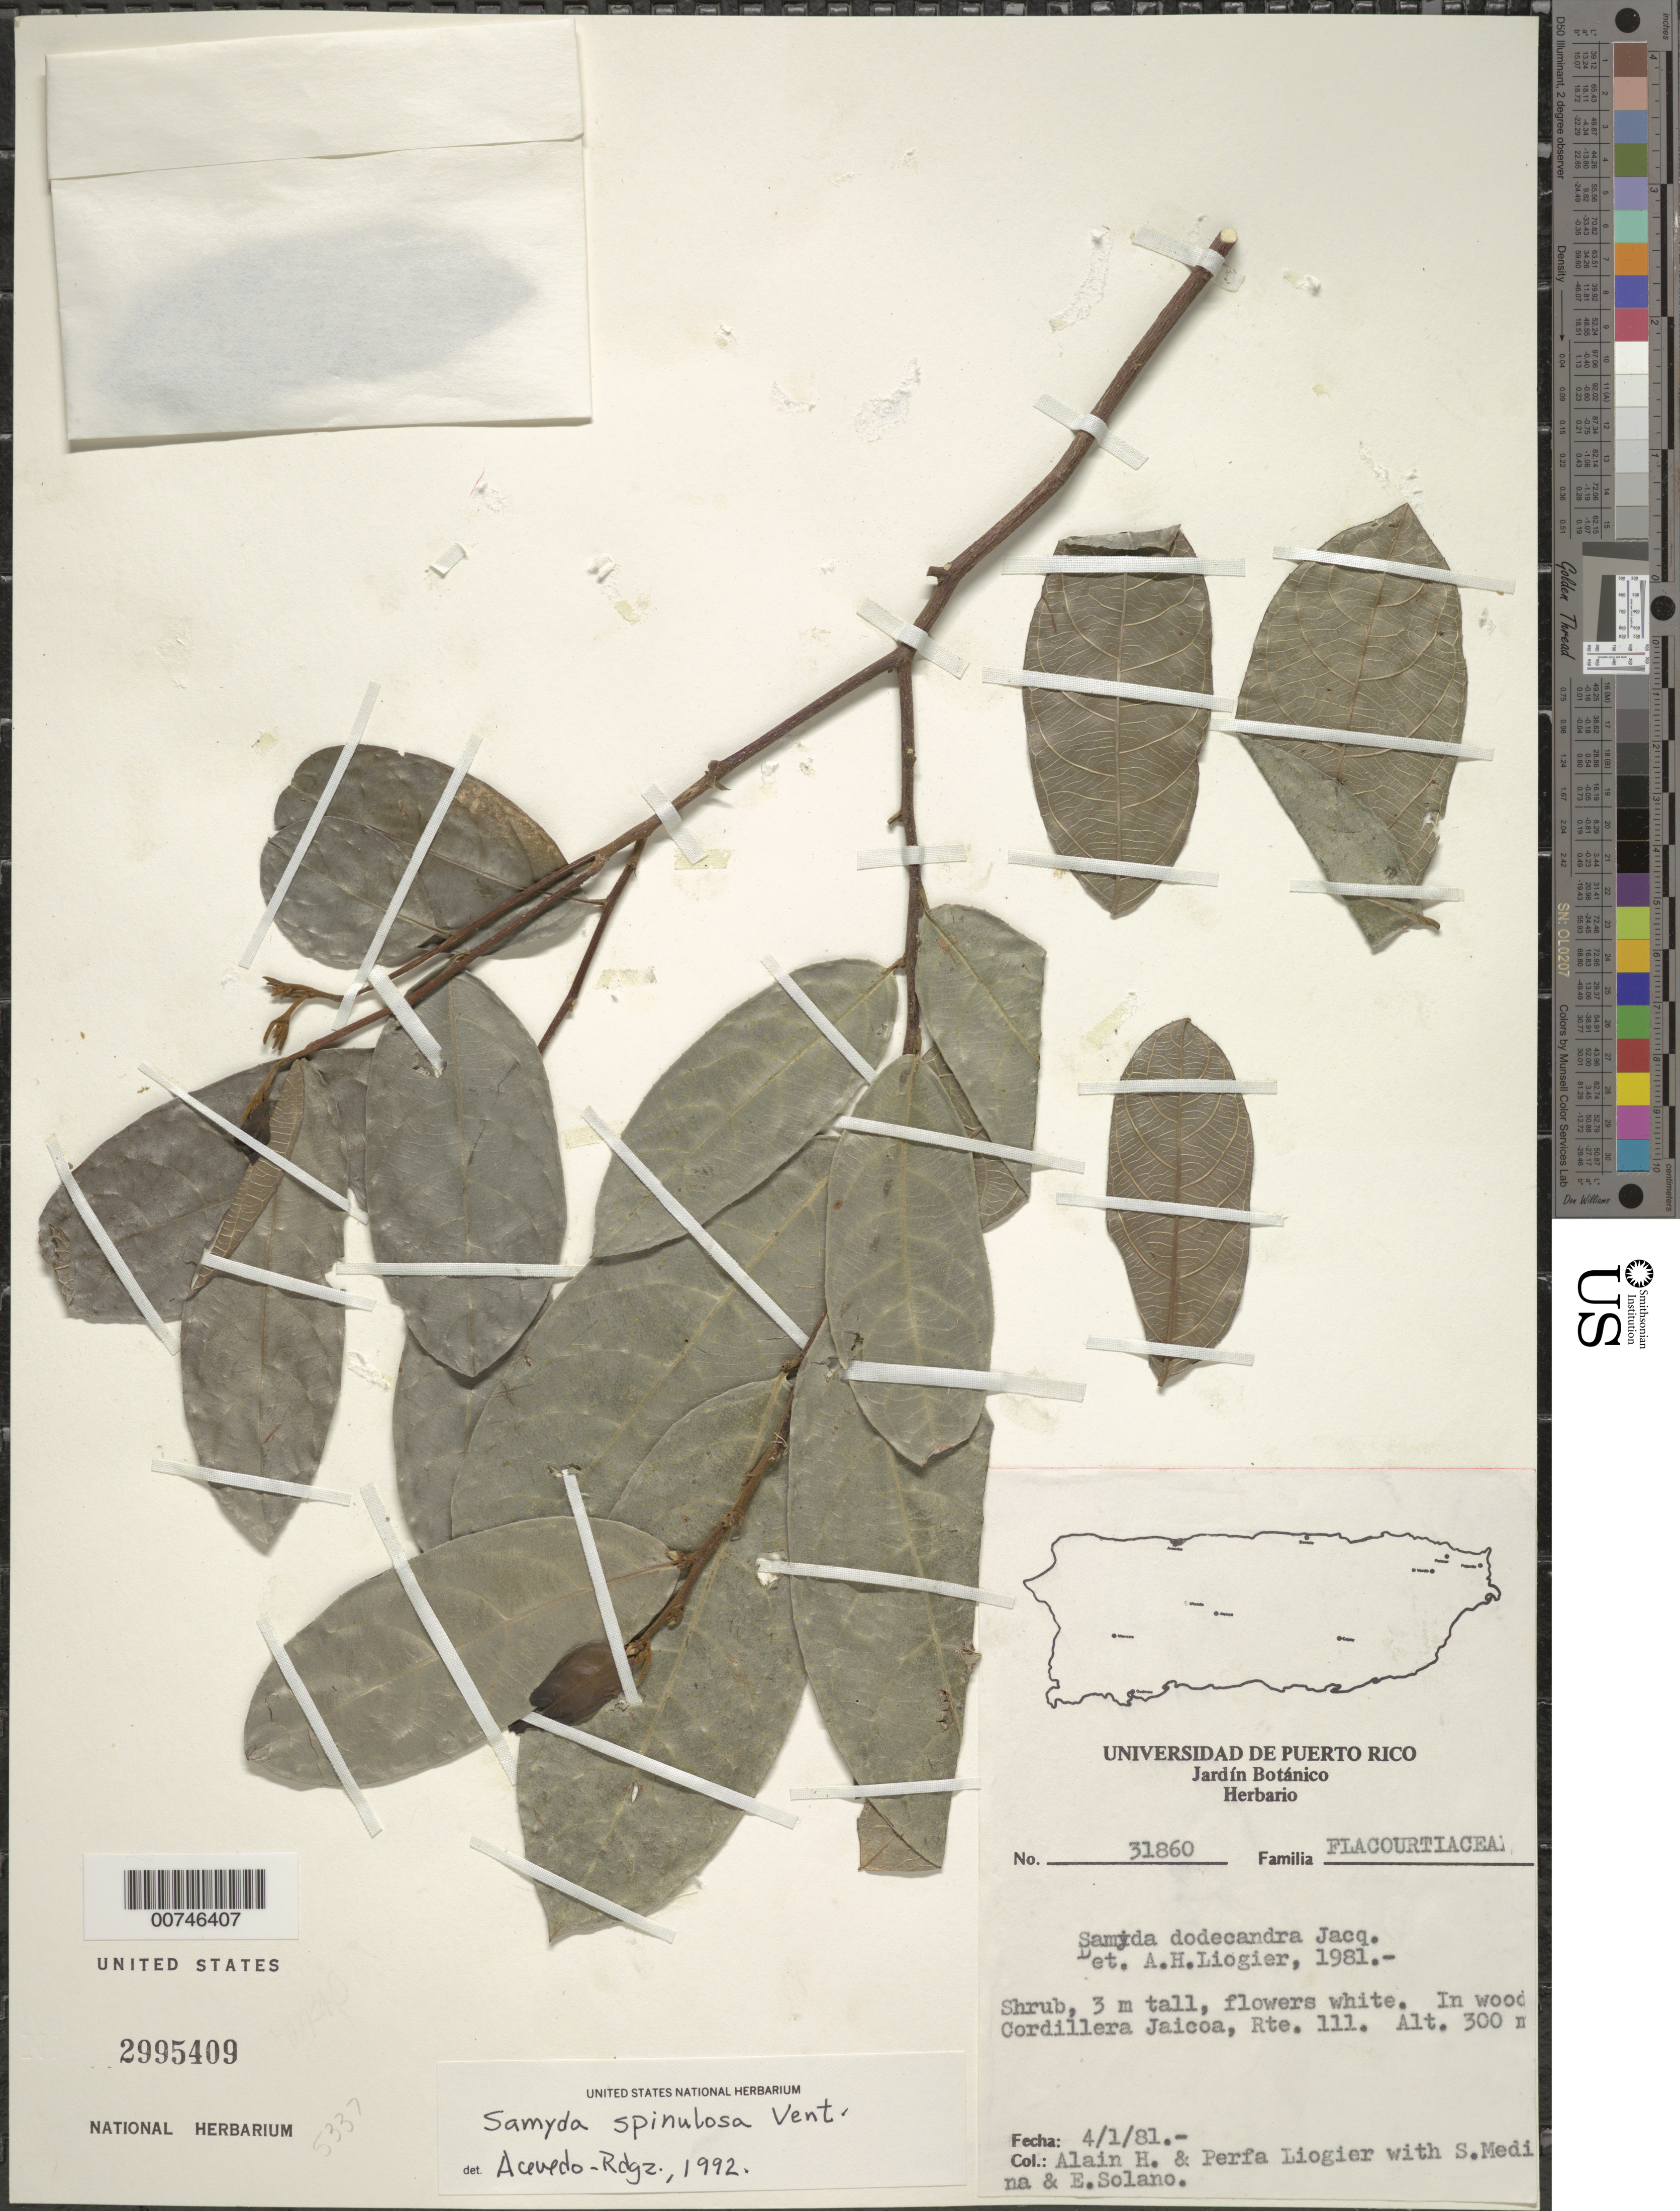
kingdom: Plantae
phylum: Tracheophyta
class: Magnoliopsida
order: Malpighiales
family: Salicaceae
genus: Casearia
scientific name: Casearia spinulosa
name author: (Vent.) T. Samar. & M.H. Alford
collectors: A. H. Liogier, M. P. Liogier, S. Medina & E. Solano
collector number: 31860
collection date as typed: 01 Apr 1981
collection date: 1981-04-01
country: Puerto Rico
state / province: Isabela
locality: Cordillera Jaicoa, Rt. 111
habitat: In wood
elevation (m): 300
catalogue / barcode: US 2995409